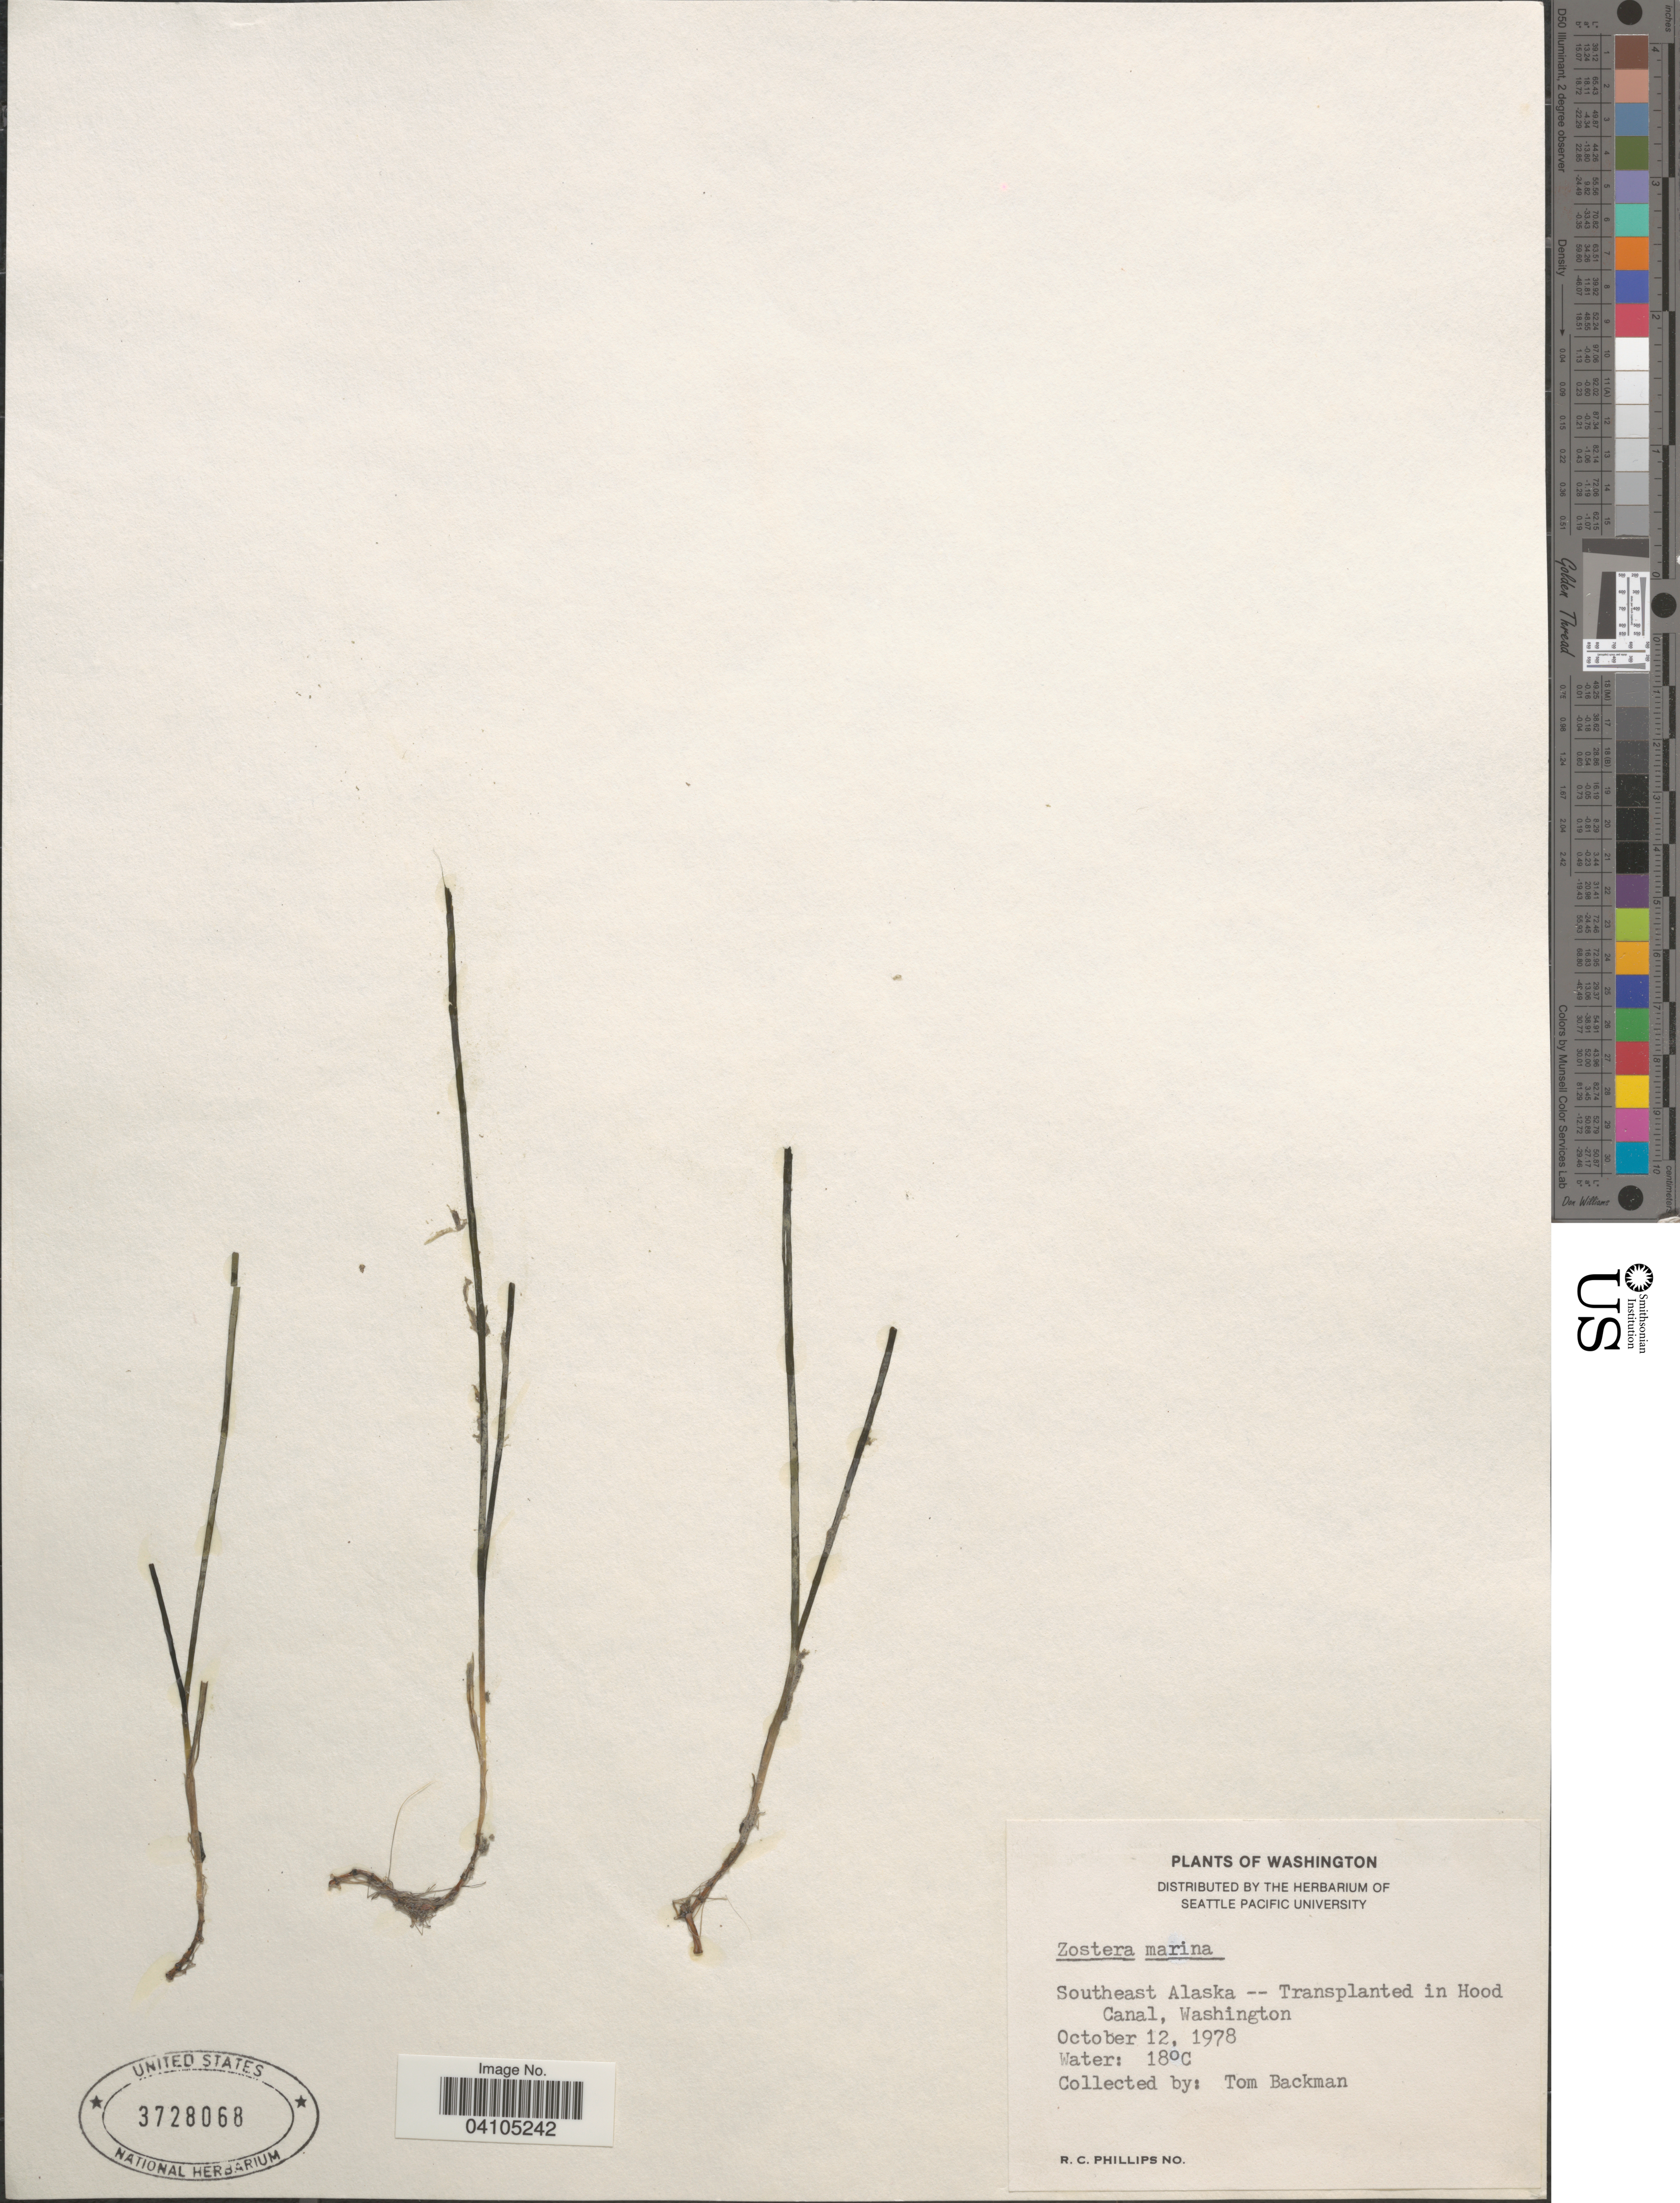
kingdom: Plantae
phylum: Tracheophyta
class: Liliopsida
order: Alismatales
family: Zosteraceae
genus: Zostera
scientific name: Zostera marina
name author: L.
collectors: T. Backman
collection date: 1978-10-12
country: United States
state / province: Washington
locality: Southeast Alaska -- Transplanted in Hood Canal.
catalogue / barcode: US 3728068